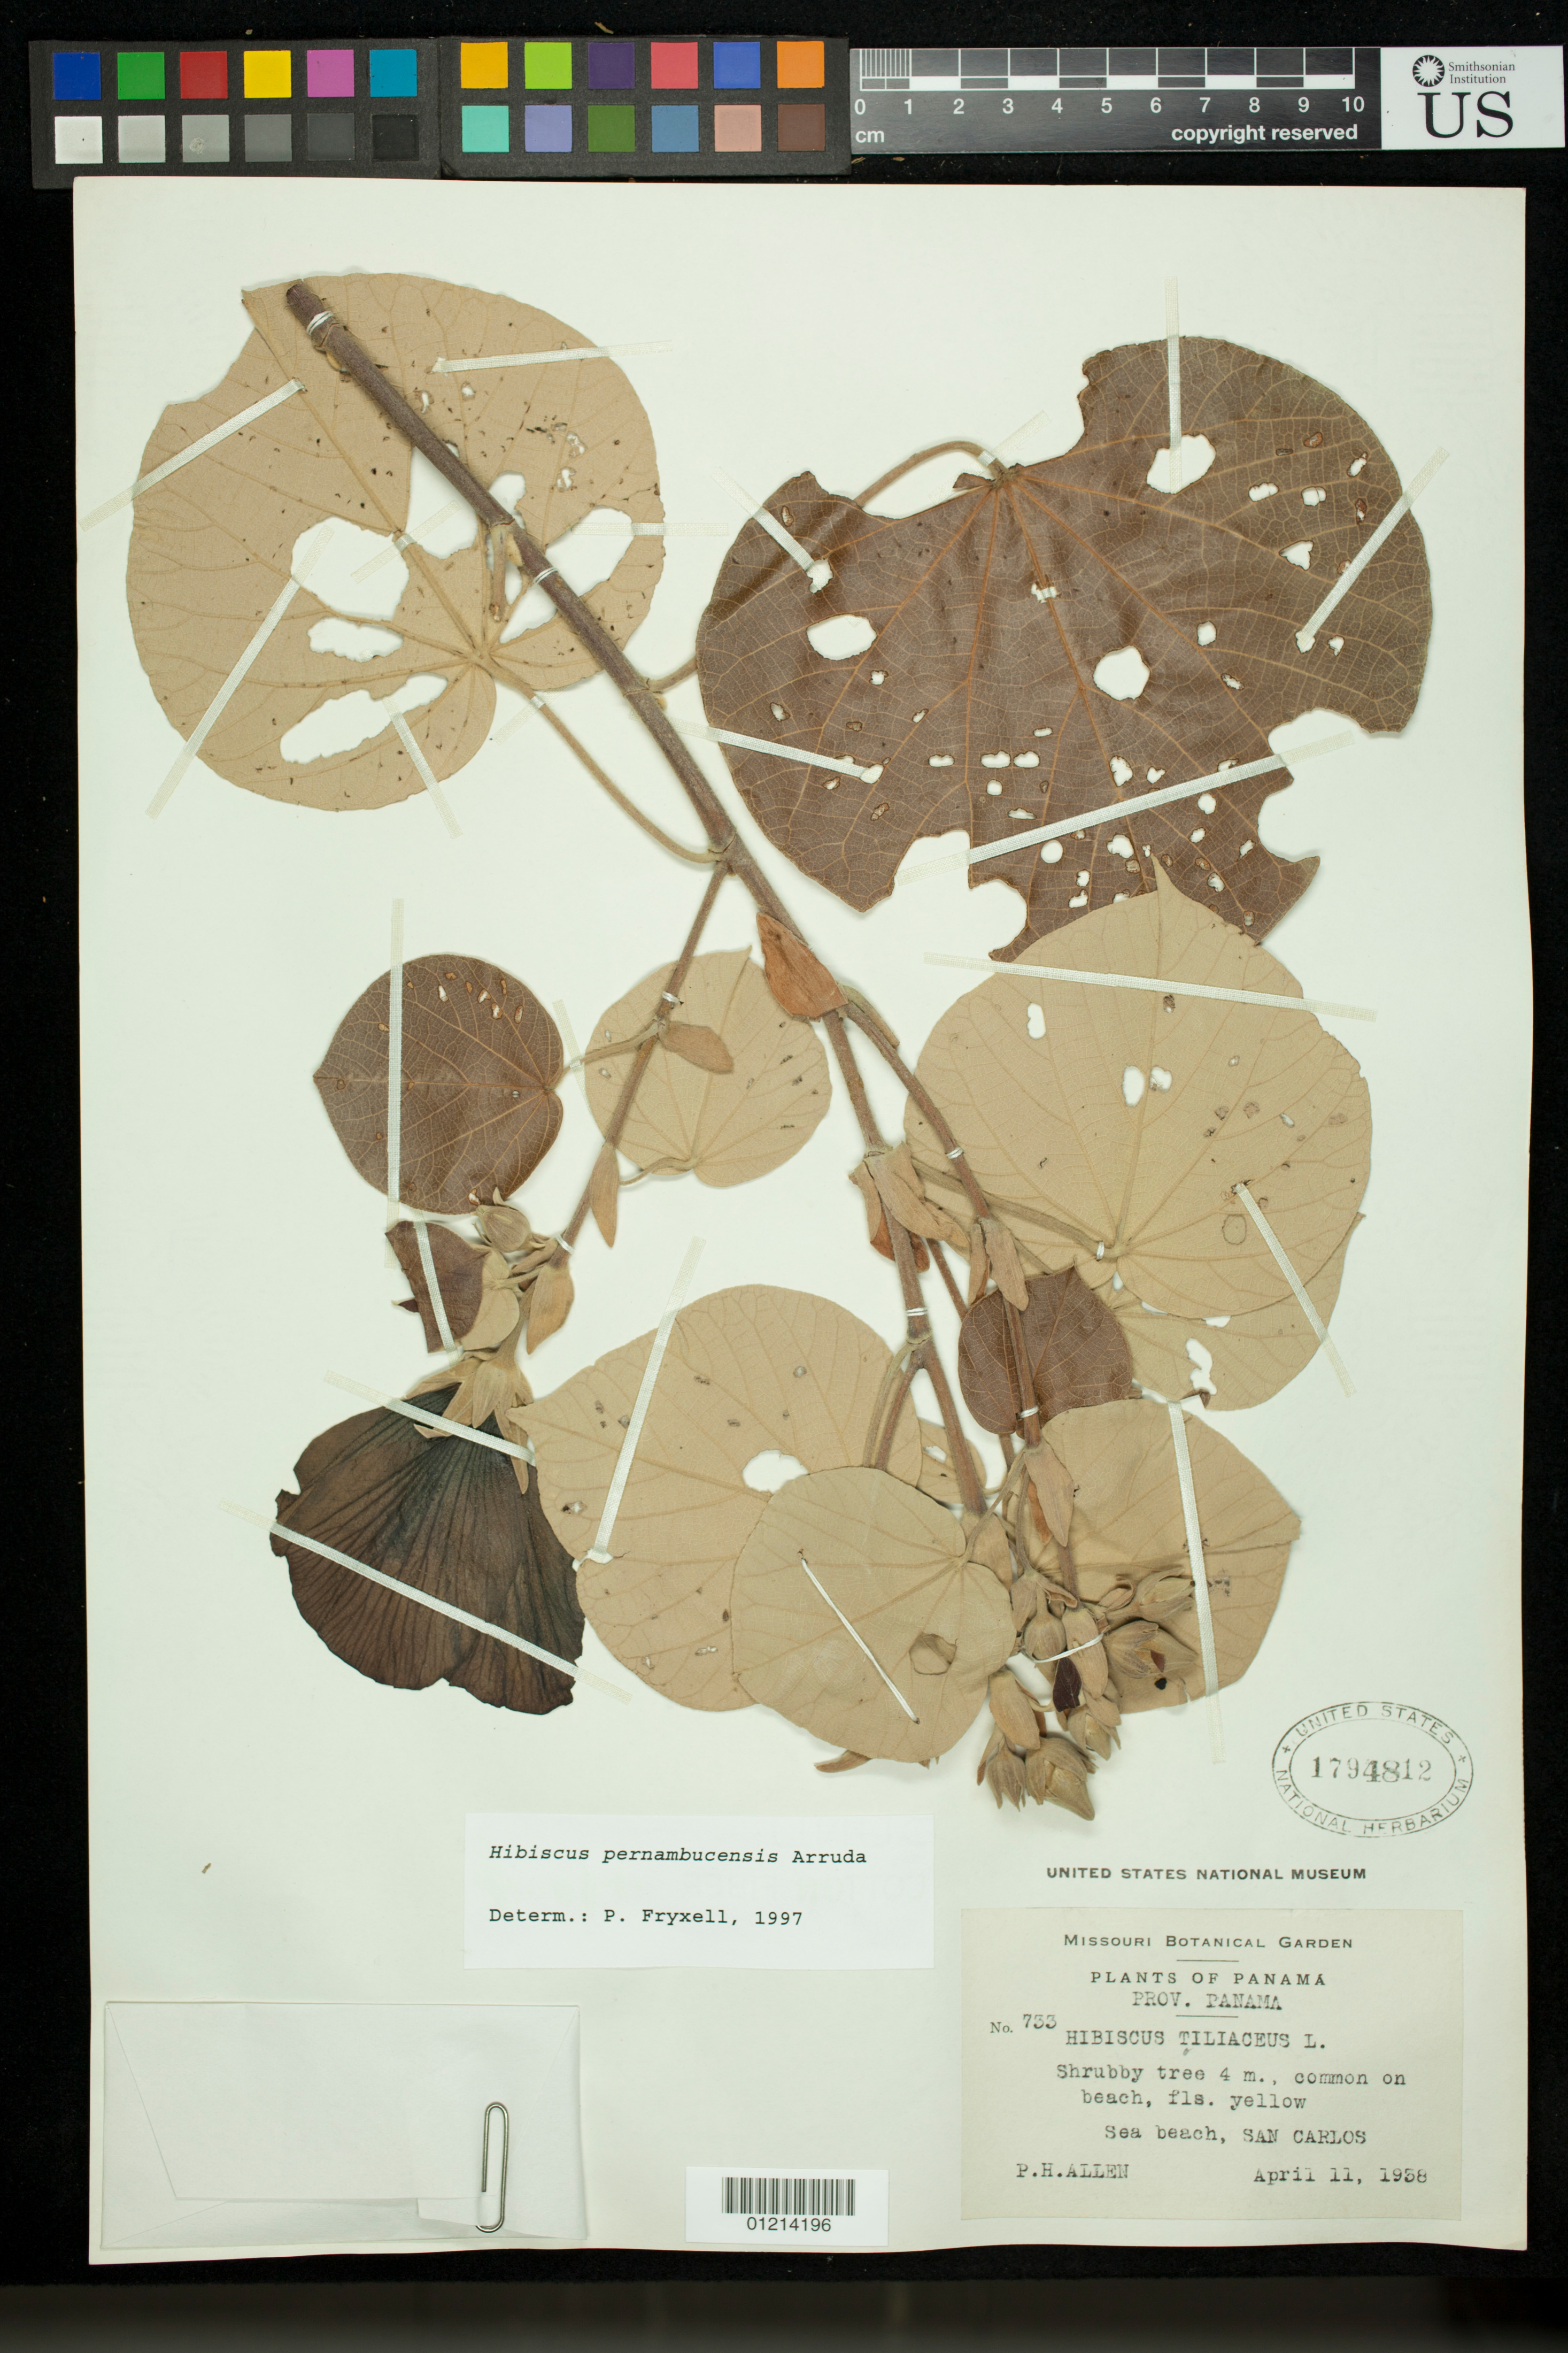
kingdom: Plantae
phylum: Tracheophyta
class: Magnoliopsida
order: Malvales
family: Malvaceae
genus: Talipariti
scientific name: Talipariti tiliaceum var. pernambucense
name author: (Arruda) Fryxell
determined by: Dorr, Laurence J., Curator (BOT), Smithsonian Institution - National Museum of Natural History (UNITED STATES)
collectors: P. H. Allen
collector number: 733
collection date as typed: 04 Nov 1938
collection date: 1938-11-04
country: Panama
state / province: Panamá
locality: Sea beach, San Carlos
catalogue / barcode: US 1794812